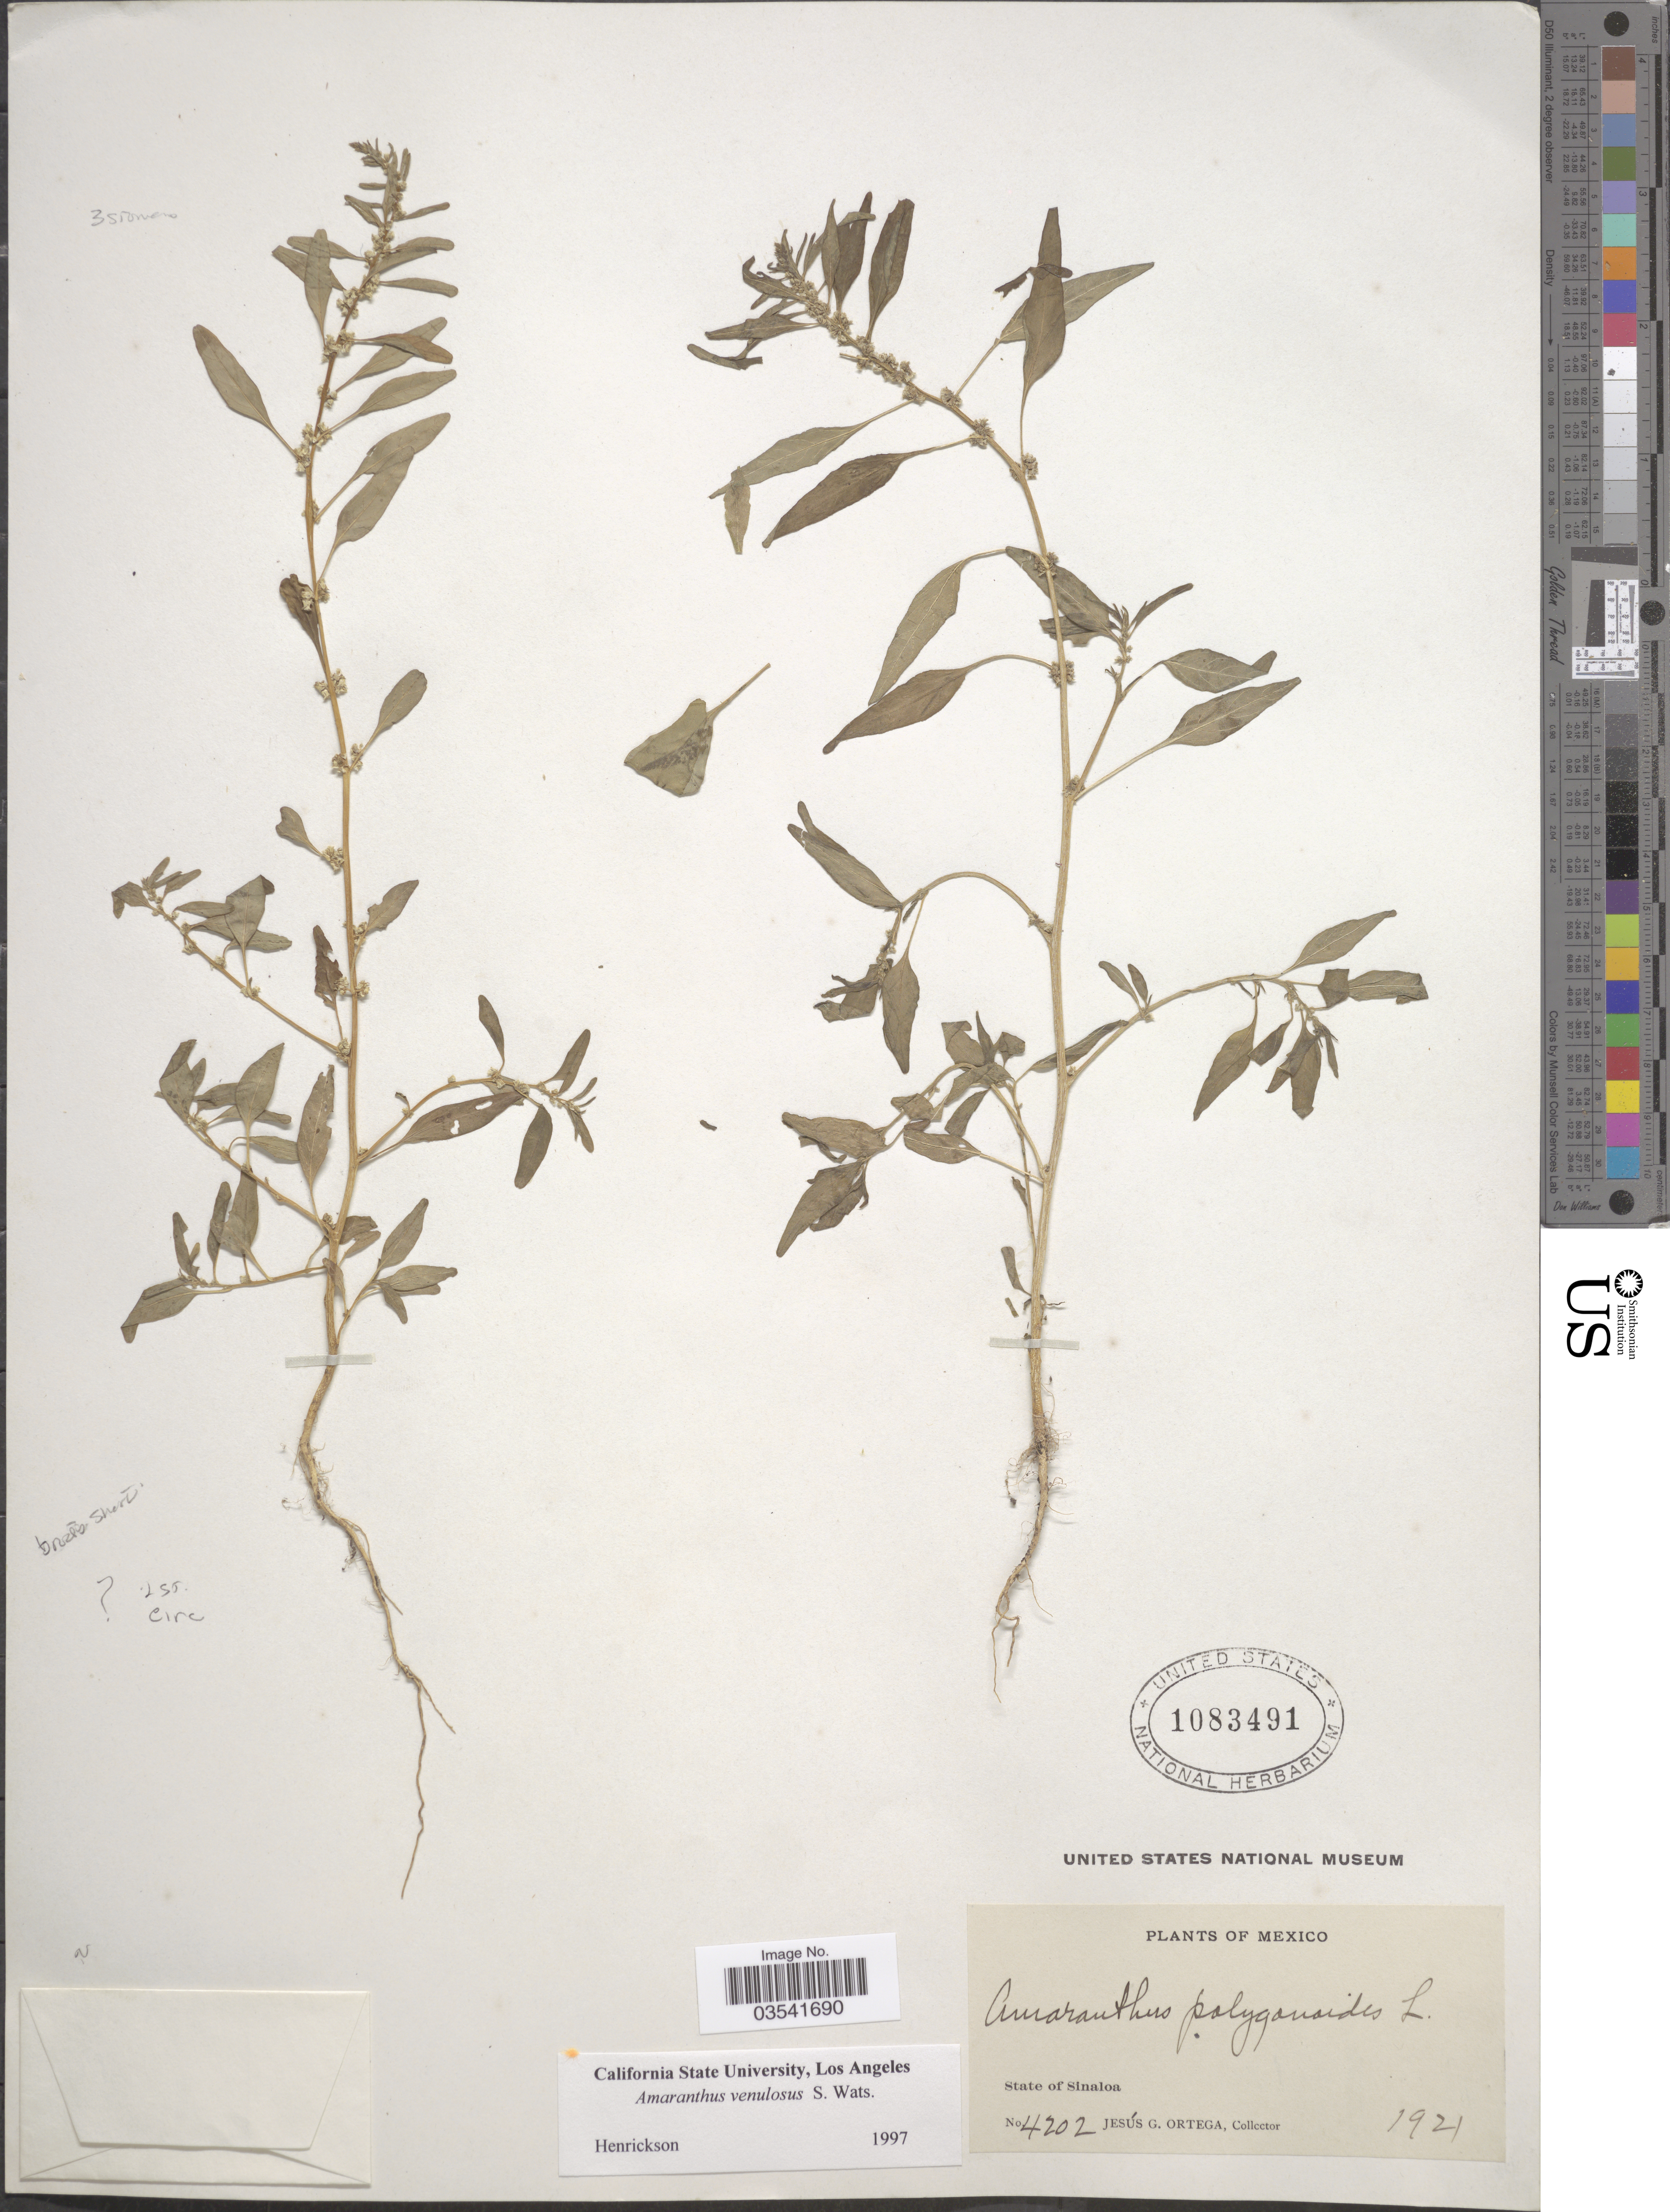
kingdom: Plantae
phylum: Tracheophyta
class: Magnoliopsida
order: Caryophyllales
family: Amaranthaceae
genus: Amaranthus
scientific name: Amaranthus venulosus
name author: S. Watson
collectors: J. Ortega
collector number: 4202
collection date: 1921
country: Mexico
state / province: Sinaloa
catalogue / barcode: US 1083491